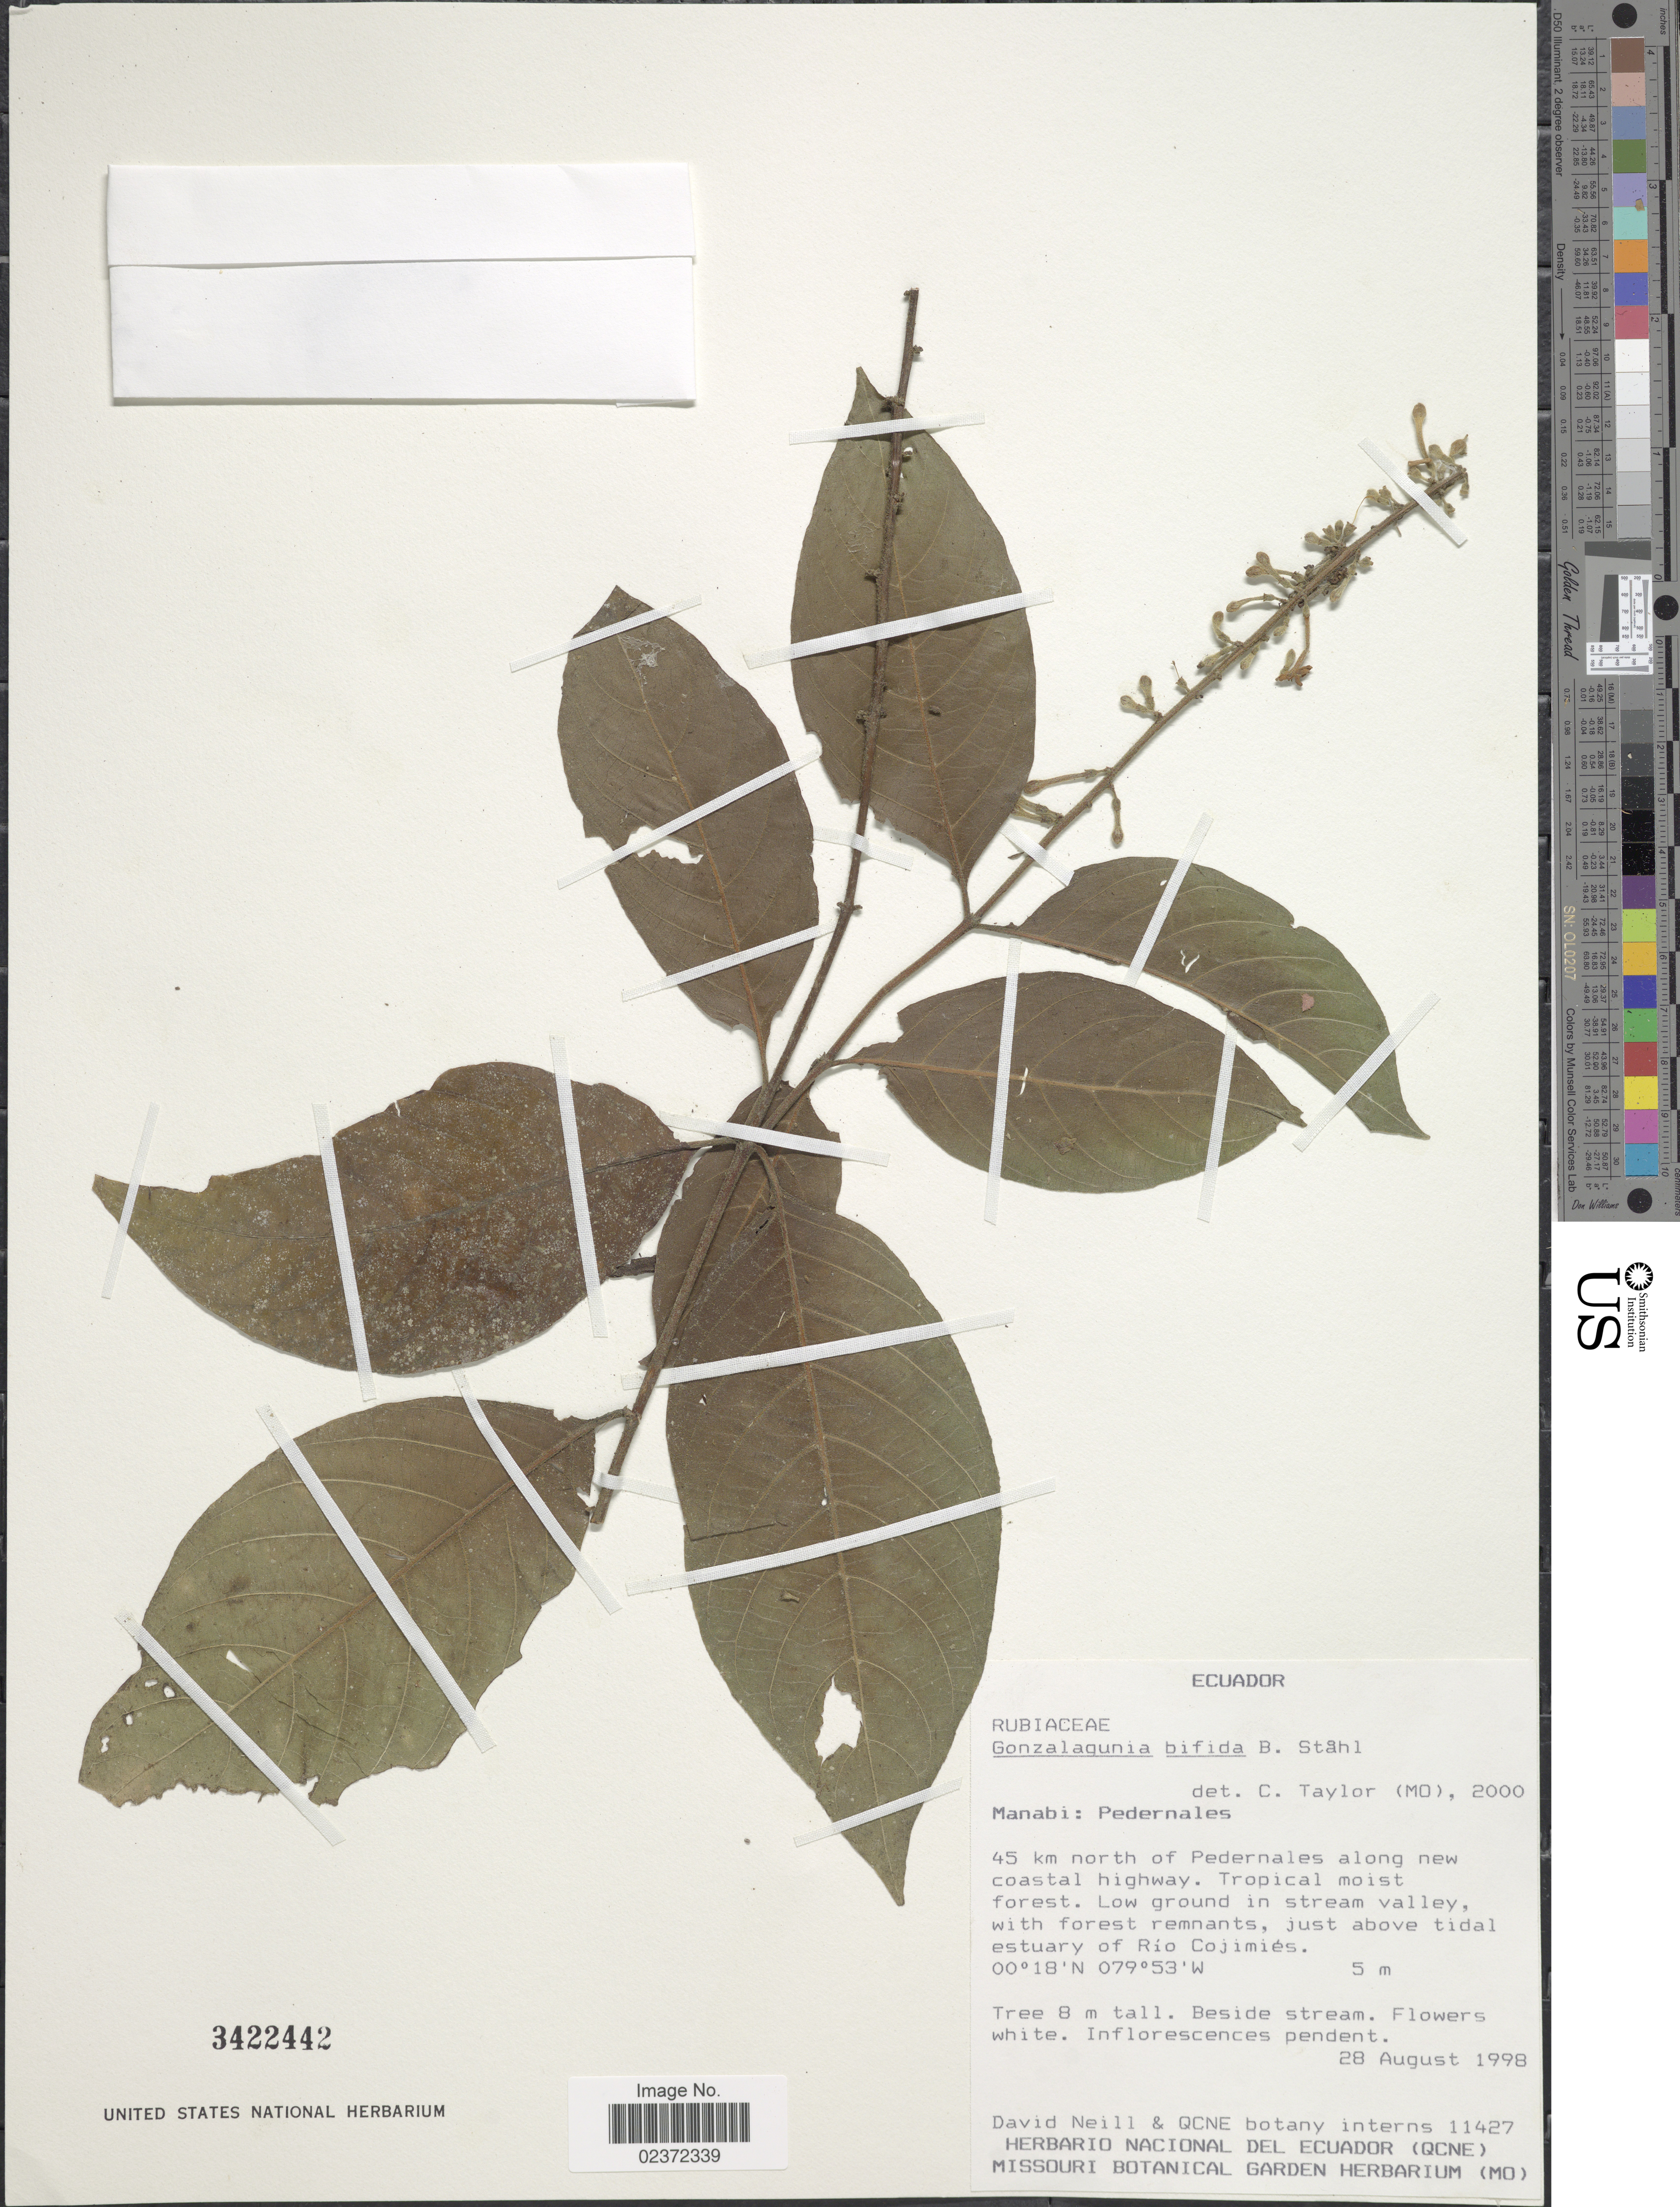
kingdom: Plantae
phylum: Tracheophyta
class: Magnoliopsida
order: Gentianales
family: Rubiaceae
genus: Gonzalagunia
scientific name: Gonzalagunia bifida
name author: B. Ståhl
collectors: D. Neill & QCNE botany interns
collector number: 11427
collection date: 1998-08-28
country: Ecuador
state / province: Manabí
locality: Pedernales, 45 km north of Pedernales along new coastal highway, Tropical moist forest, low ground in stream valley, with forest remnants, just above tidal estuary of Rio Cojimies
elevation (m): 5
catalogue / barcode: US 3422442